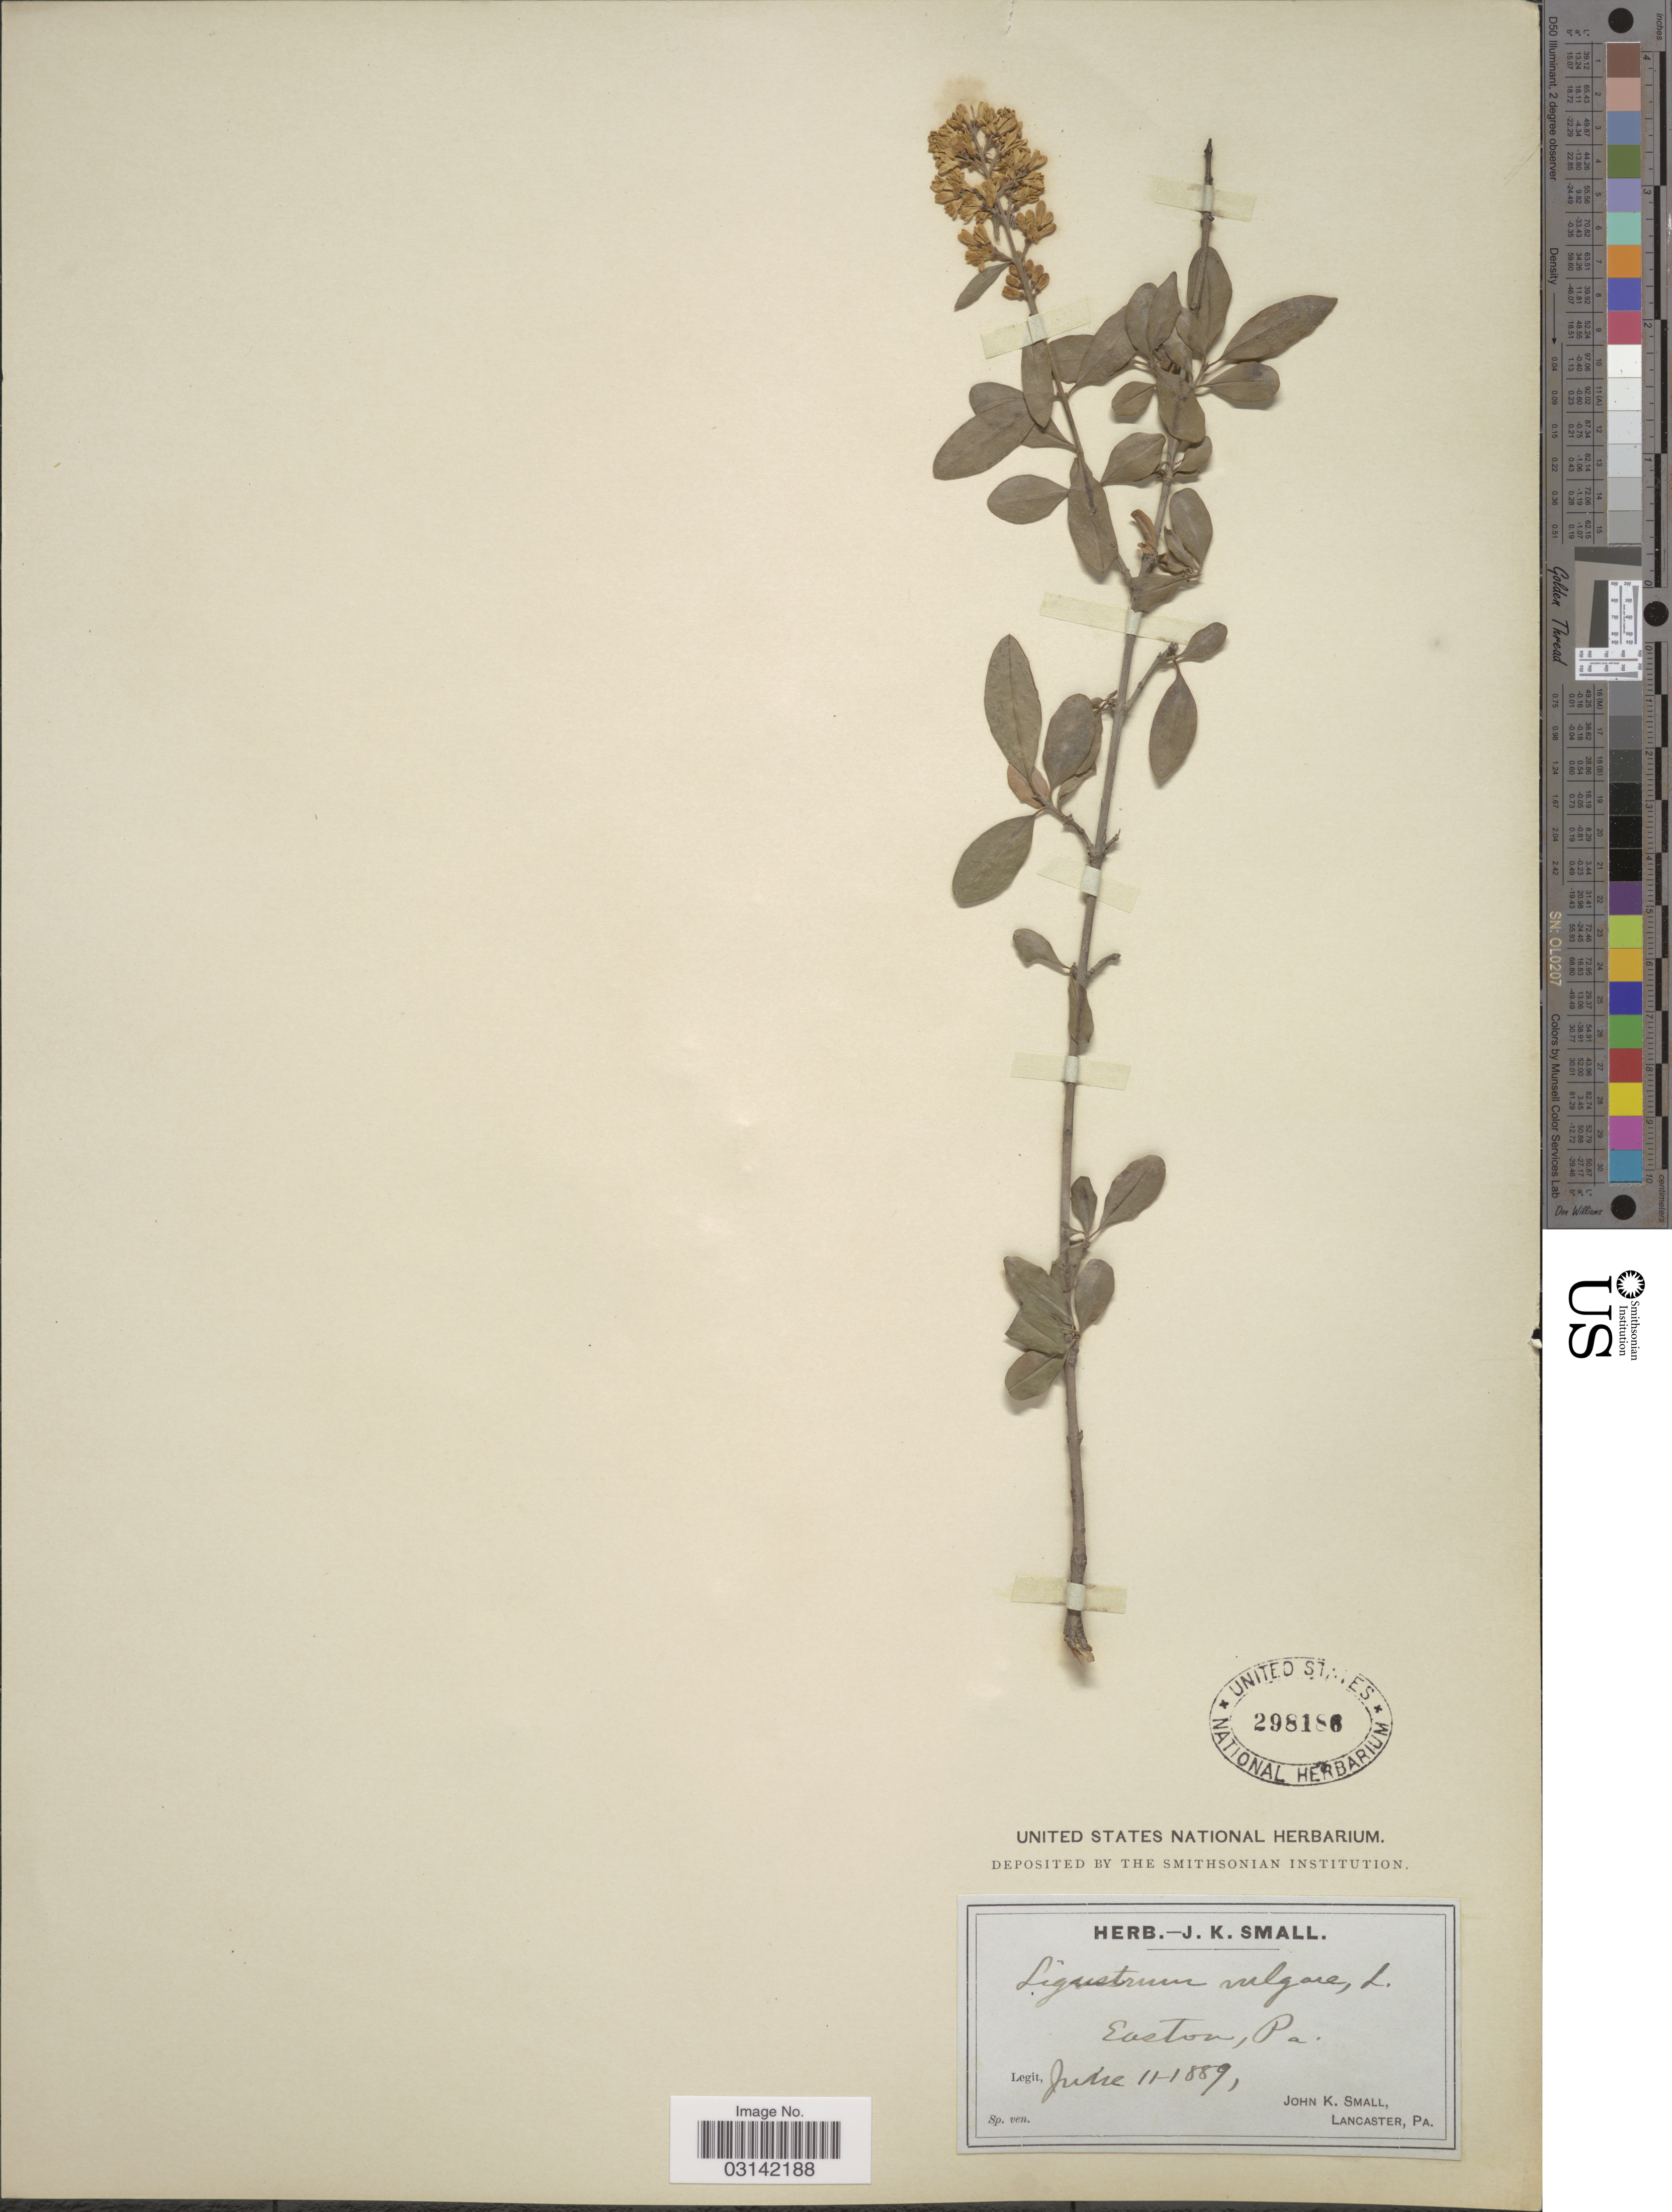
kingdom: Plantae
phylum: Tracheophyta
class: Magnoliopsida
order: Lamiales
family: Oleaceae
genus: Ligustrum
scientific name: Ligustrum vulgare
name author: L.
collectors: J. K. Small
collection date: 1889-06-11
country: United States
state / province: Pennsylvania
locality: Easton, Pa.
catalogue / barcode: US 298186